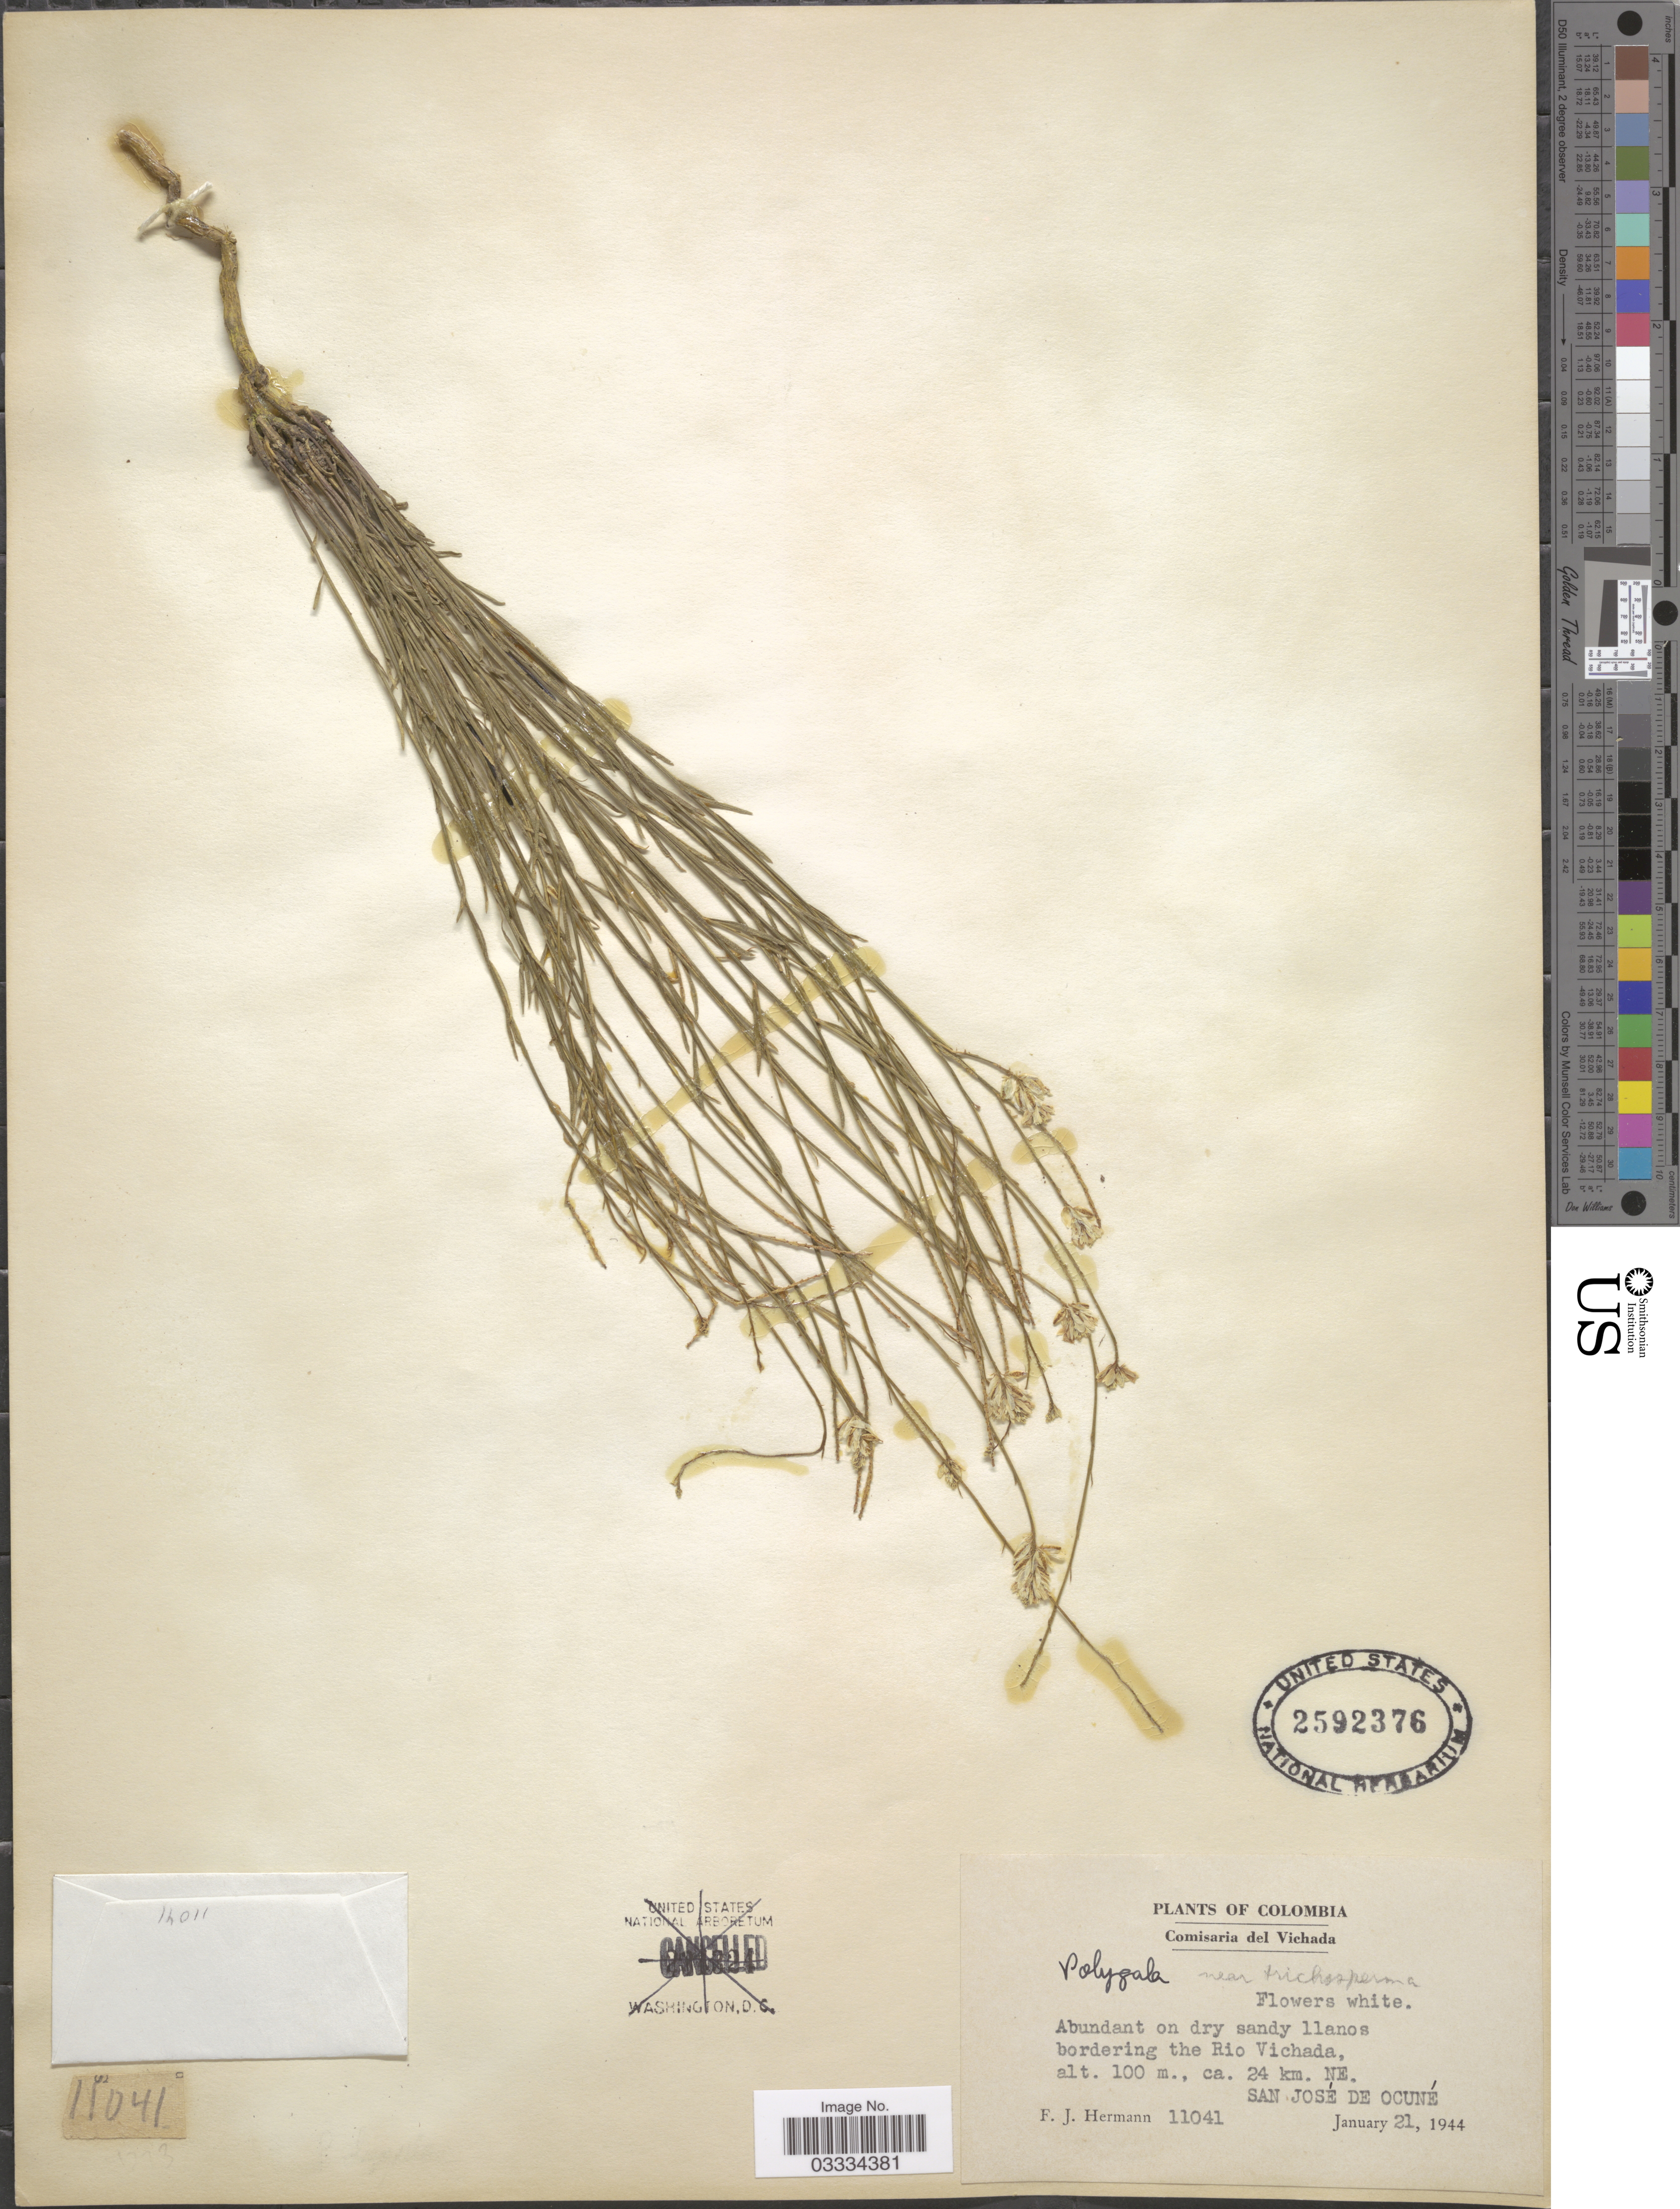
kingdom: Plantae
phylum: Tracheophyta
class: Magnoliopsida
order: Fabales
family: Polygalaceae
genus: Polygala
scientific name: Polygala sp.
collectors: F. J. Hermann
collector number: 11041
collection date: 1944-01-21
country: Colombia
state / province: Vichada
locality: Comisaria del Vichada. Abundant on dry sandy llanos bordering the Rio Vichada, ca. 24 km. NE. San José de Ocuné.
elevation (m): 100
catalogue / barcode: US 2592376